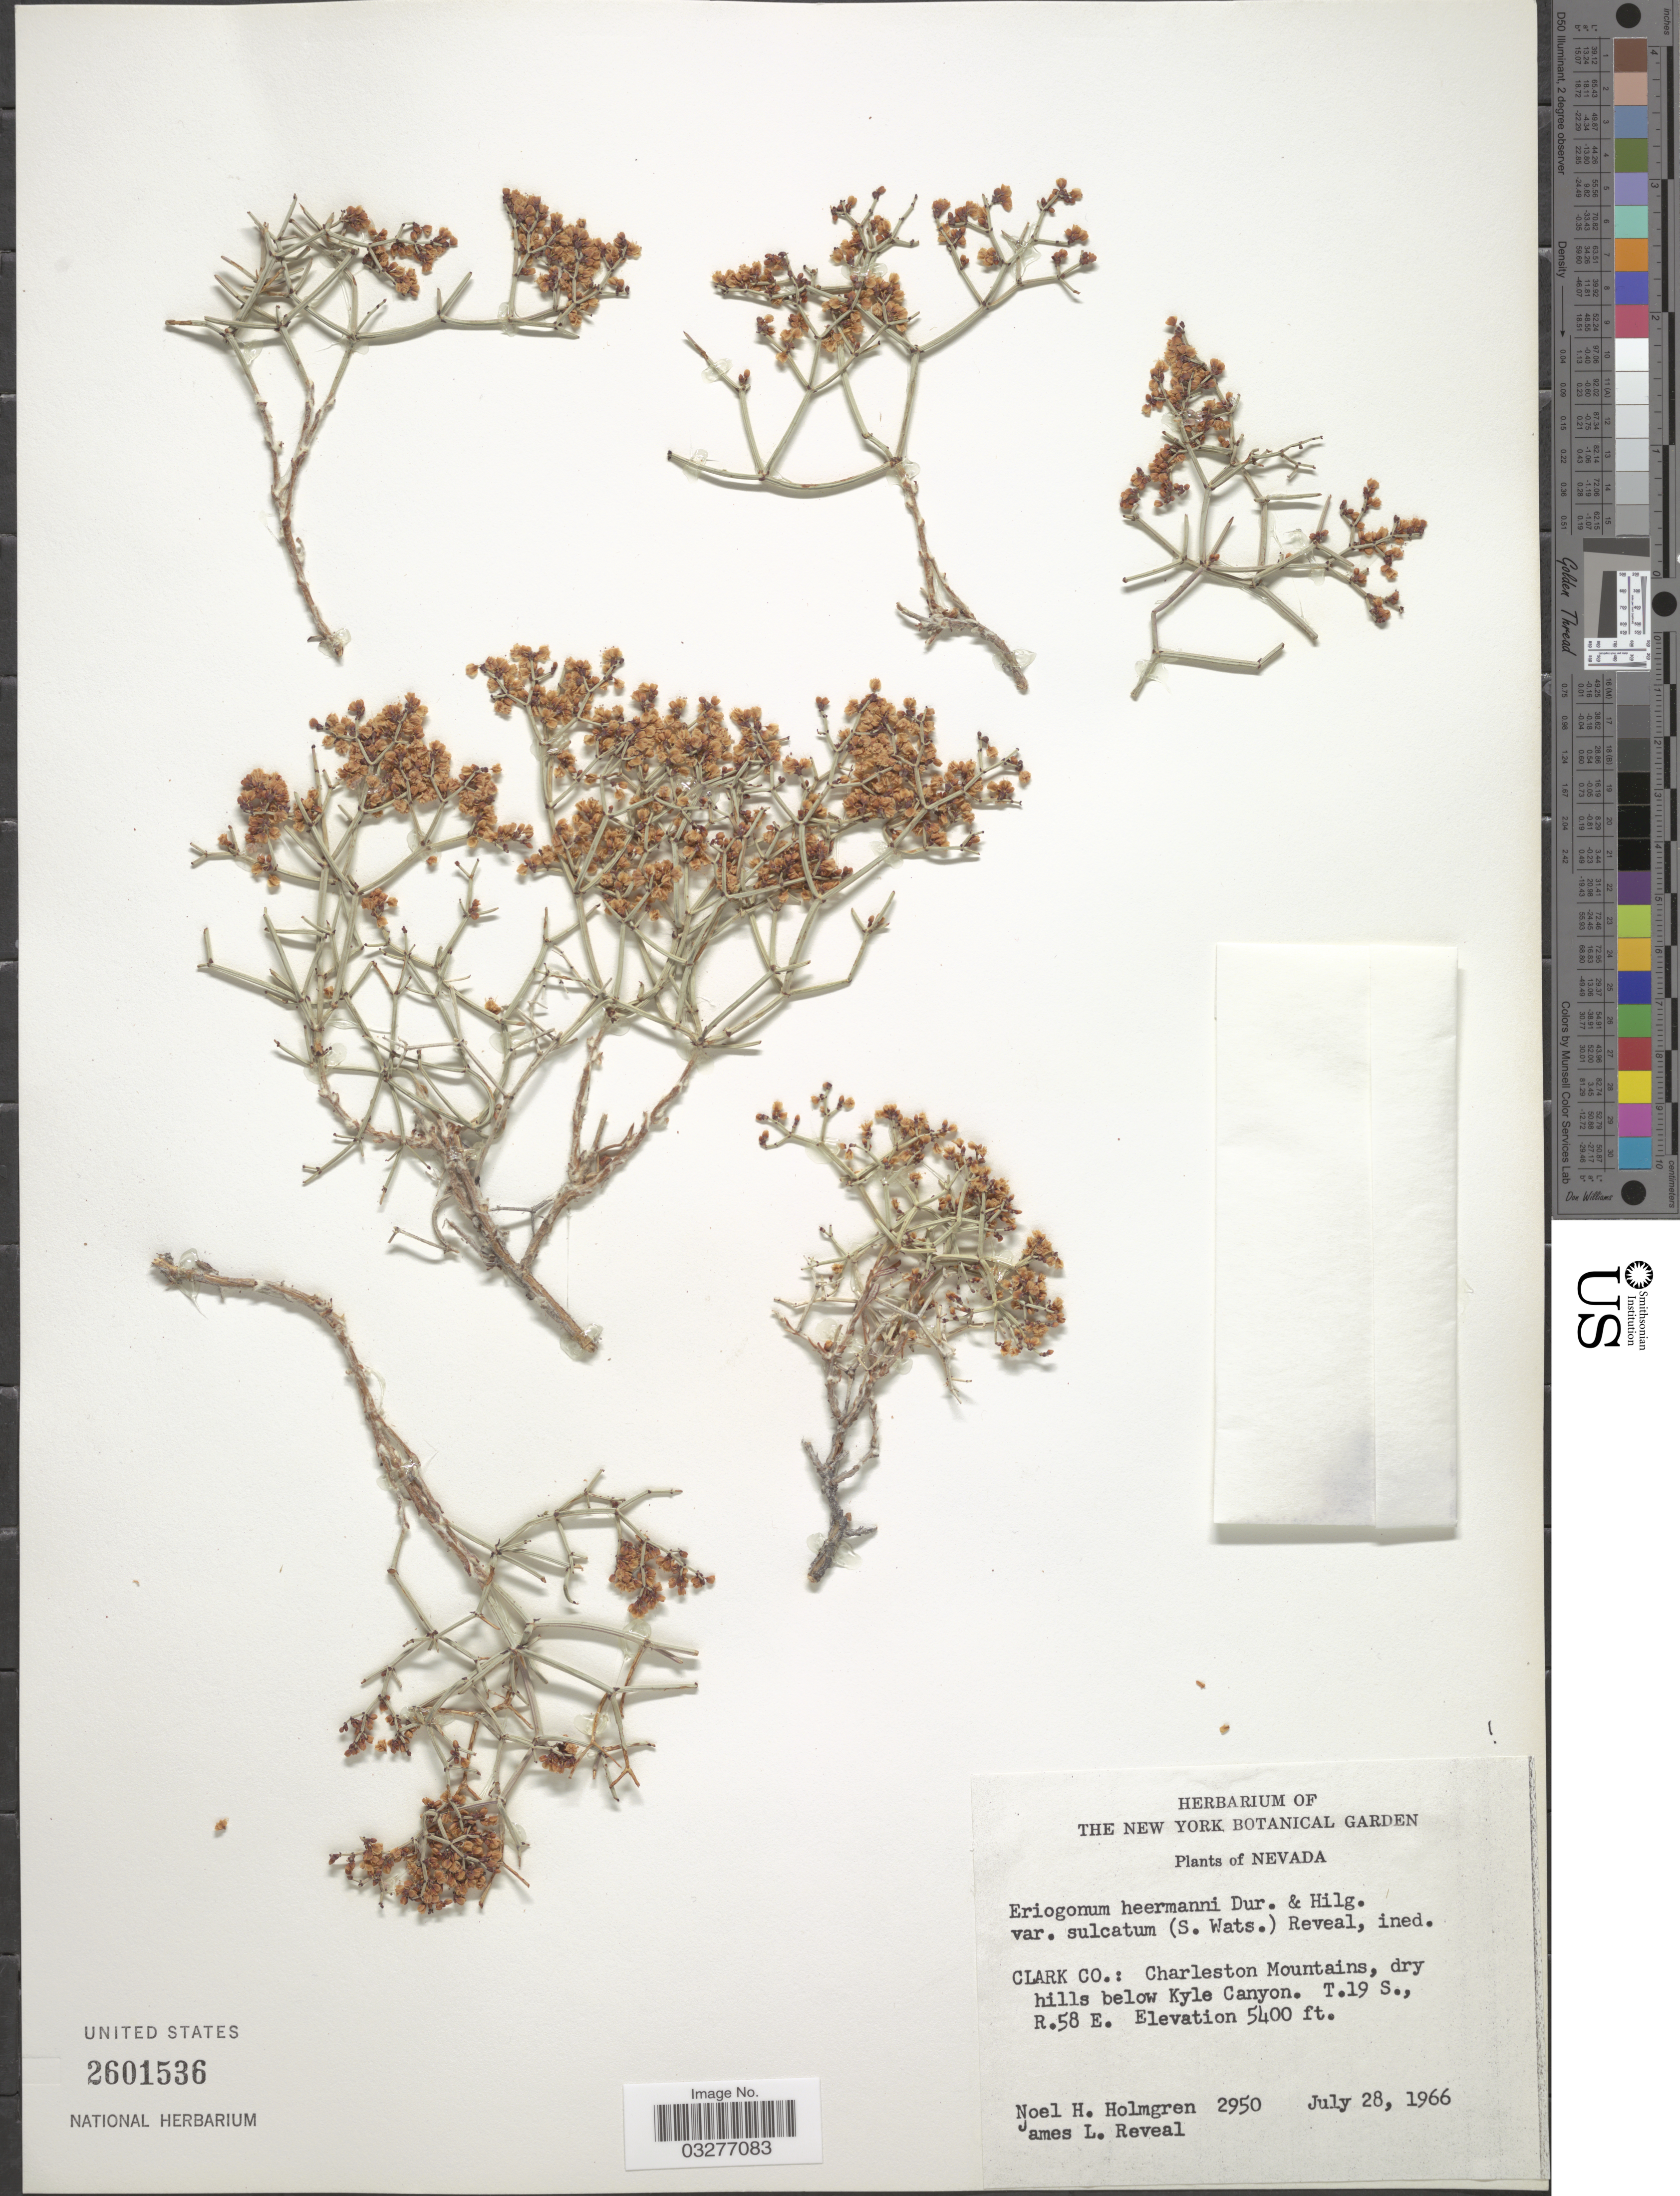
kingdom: Plantae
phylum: Tracheophyta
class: Magnoliopsida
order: Caryophyllales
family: Polygonaceae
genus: Eriogonum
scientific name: Eriogonum heermannii var. sulcatum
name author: (S. Watson) Munz & Reveal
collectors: N. H. Holmgren & J. L. Reveal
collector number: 2950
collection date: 1966-07-28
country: United States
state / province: Nevada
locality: Clark Co.: Charleston Mountains, dry hills below Kyle Canyon. T.19 S., R.58 E.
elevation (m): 1646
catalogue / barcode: US 2601536